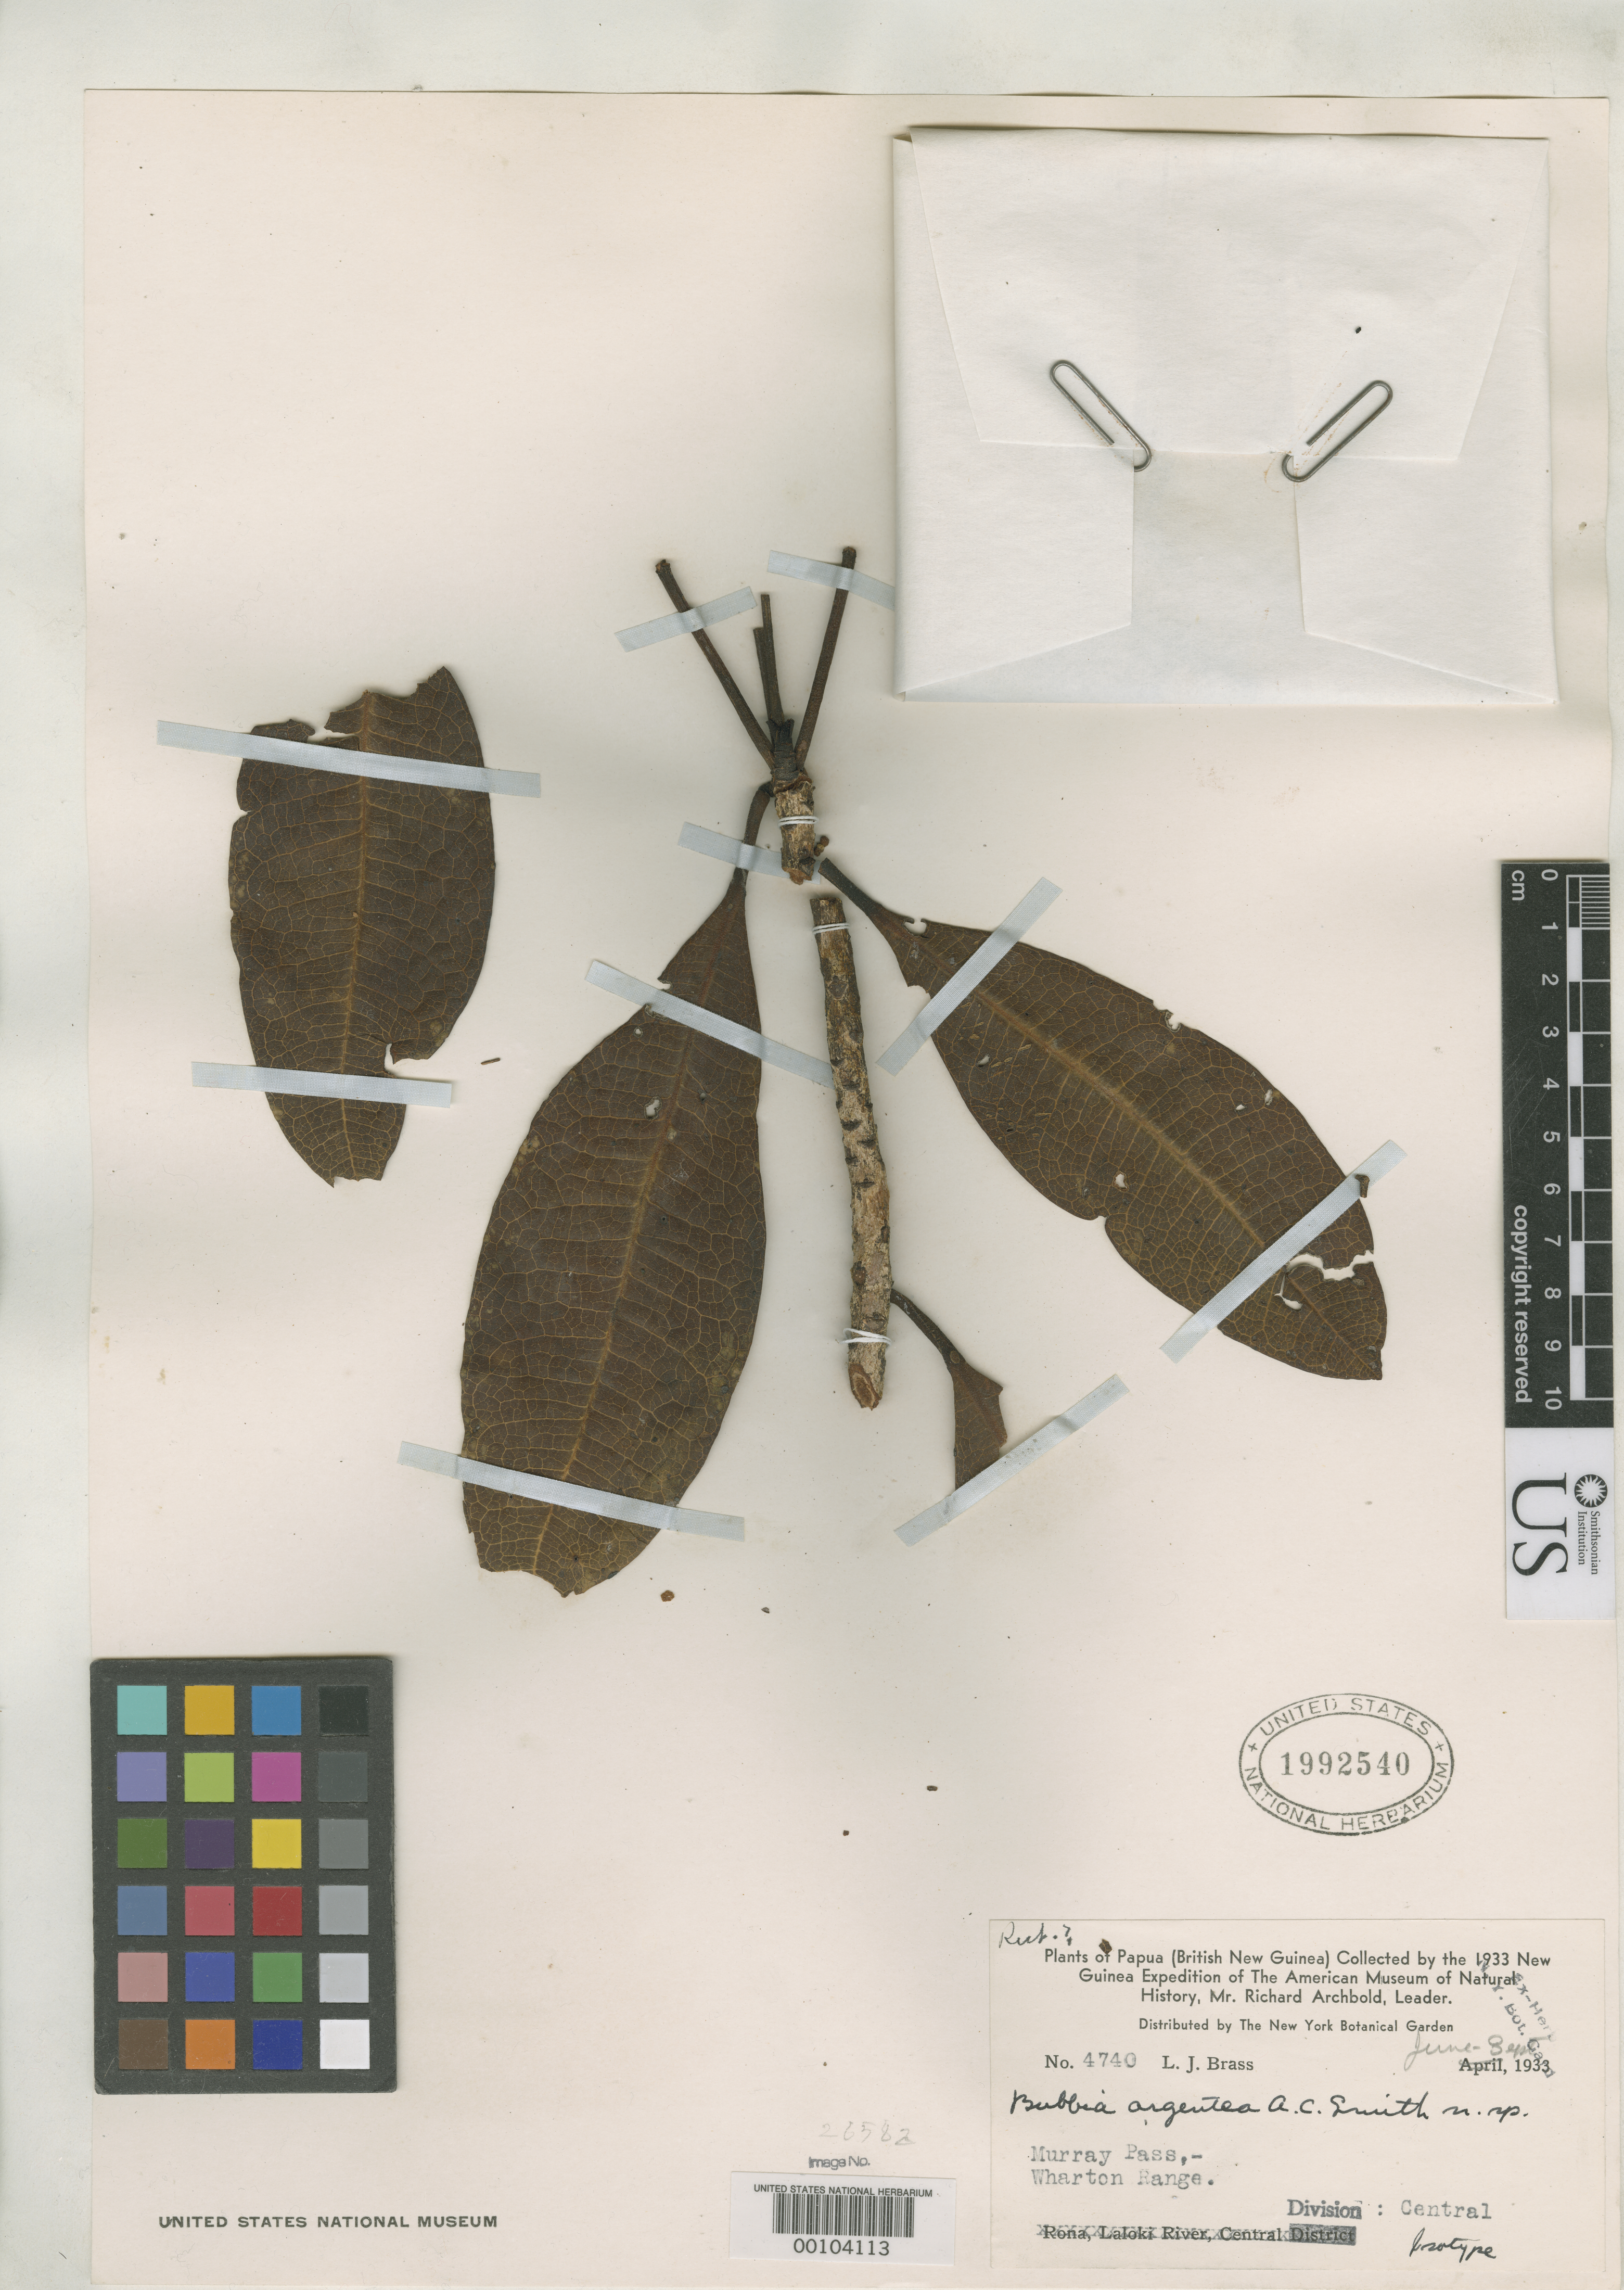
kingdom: Plantae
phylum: Tracheophyta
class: Magnoliopsida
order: Canellales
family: Winteraceae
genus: Bubbia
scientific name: Bubbia argentea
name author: A.C. Sm.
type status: Isotype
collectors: L. J. Brass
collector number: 4740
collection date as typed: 07 Aug 1933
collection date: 1933-08-07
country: Papua New Guinea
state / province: Central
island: New Guinea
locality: Murray Pass, Wharton Range.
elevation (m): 2840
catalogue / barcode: US 1992540